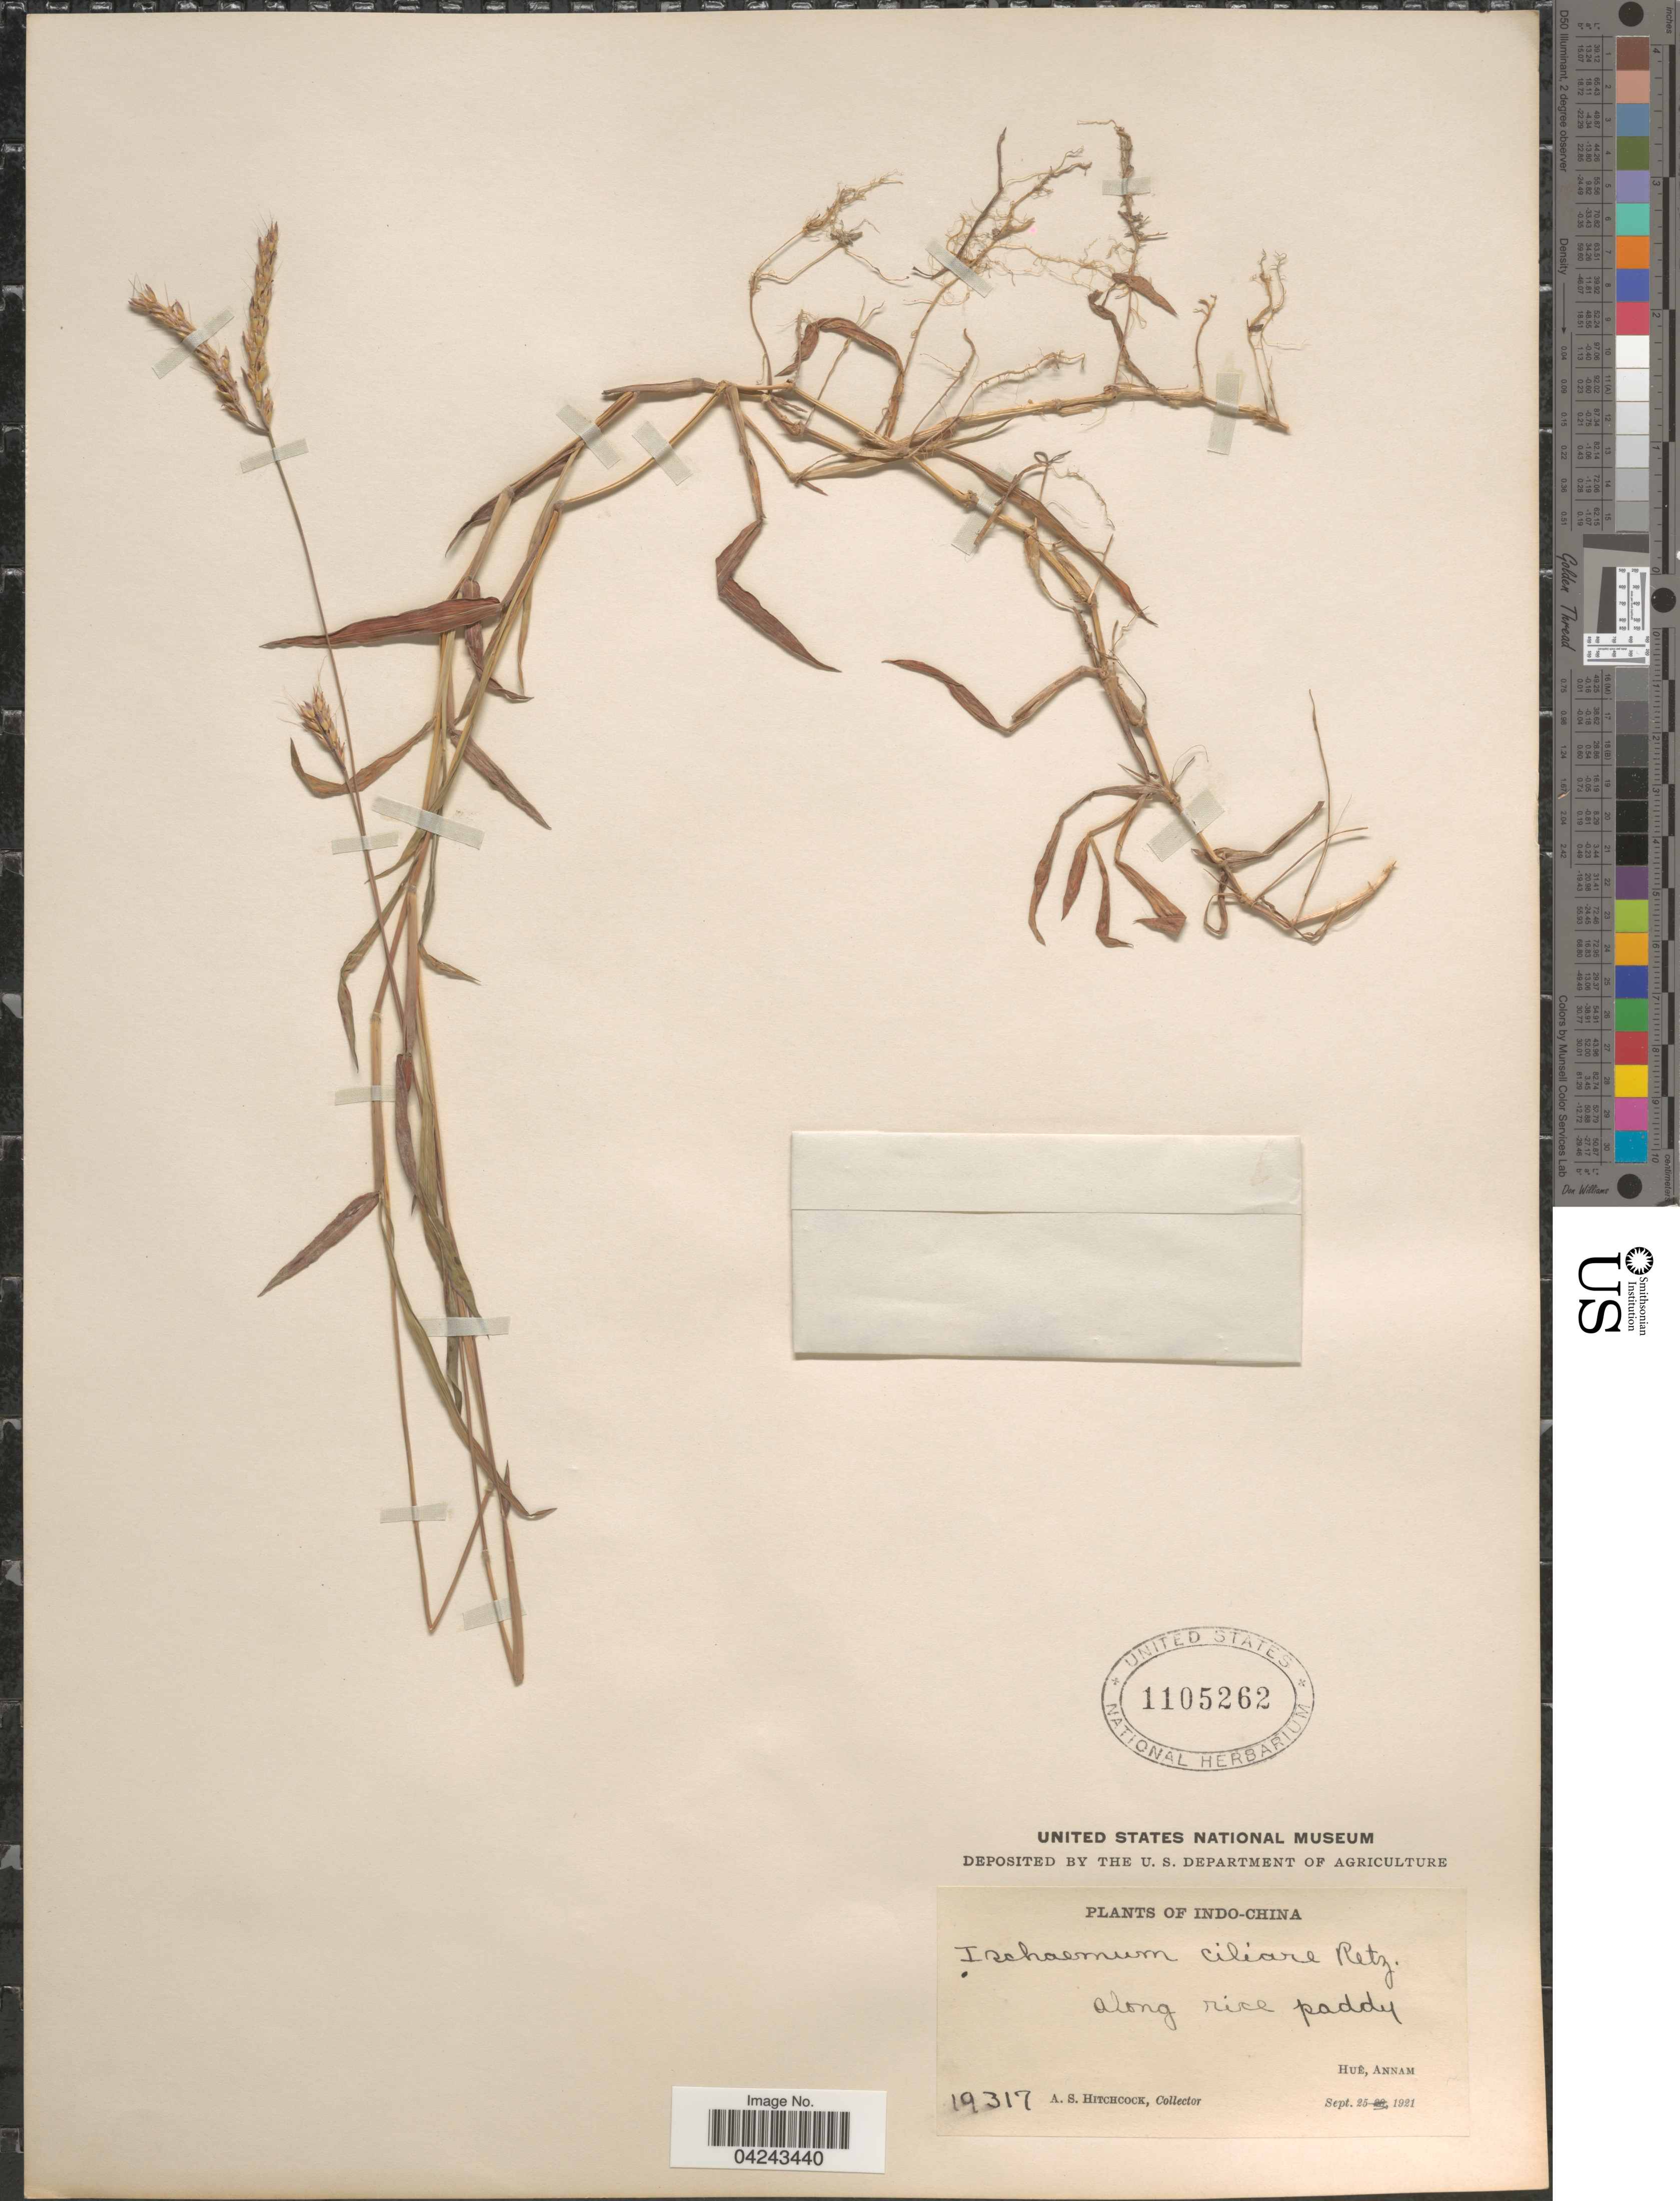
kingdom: Plantae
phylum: Tracheophyta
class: Liliopsida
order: Poales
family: Poaceae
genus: Ischaemum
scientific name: Ischaemum ciliare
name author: Retz.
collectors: A. S. Hitchcock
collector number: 19317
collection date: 1921-09-25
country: Vietnam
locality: Indo-China. Along rice paddy. Hué, Annam.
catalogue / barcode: US 1105262